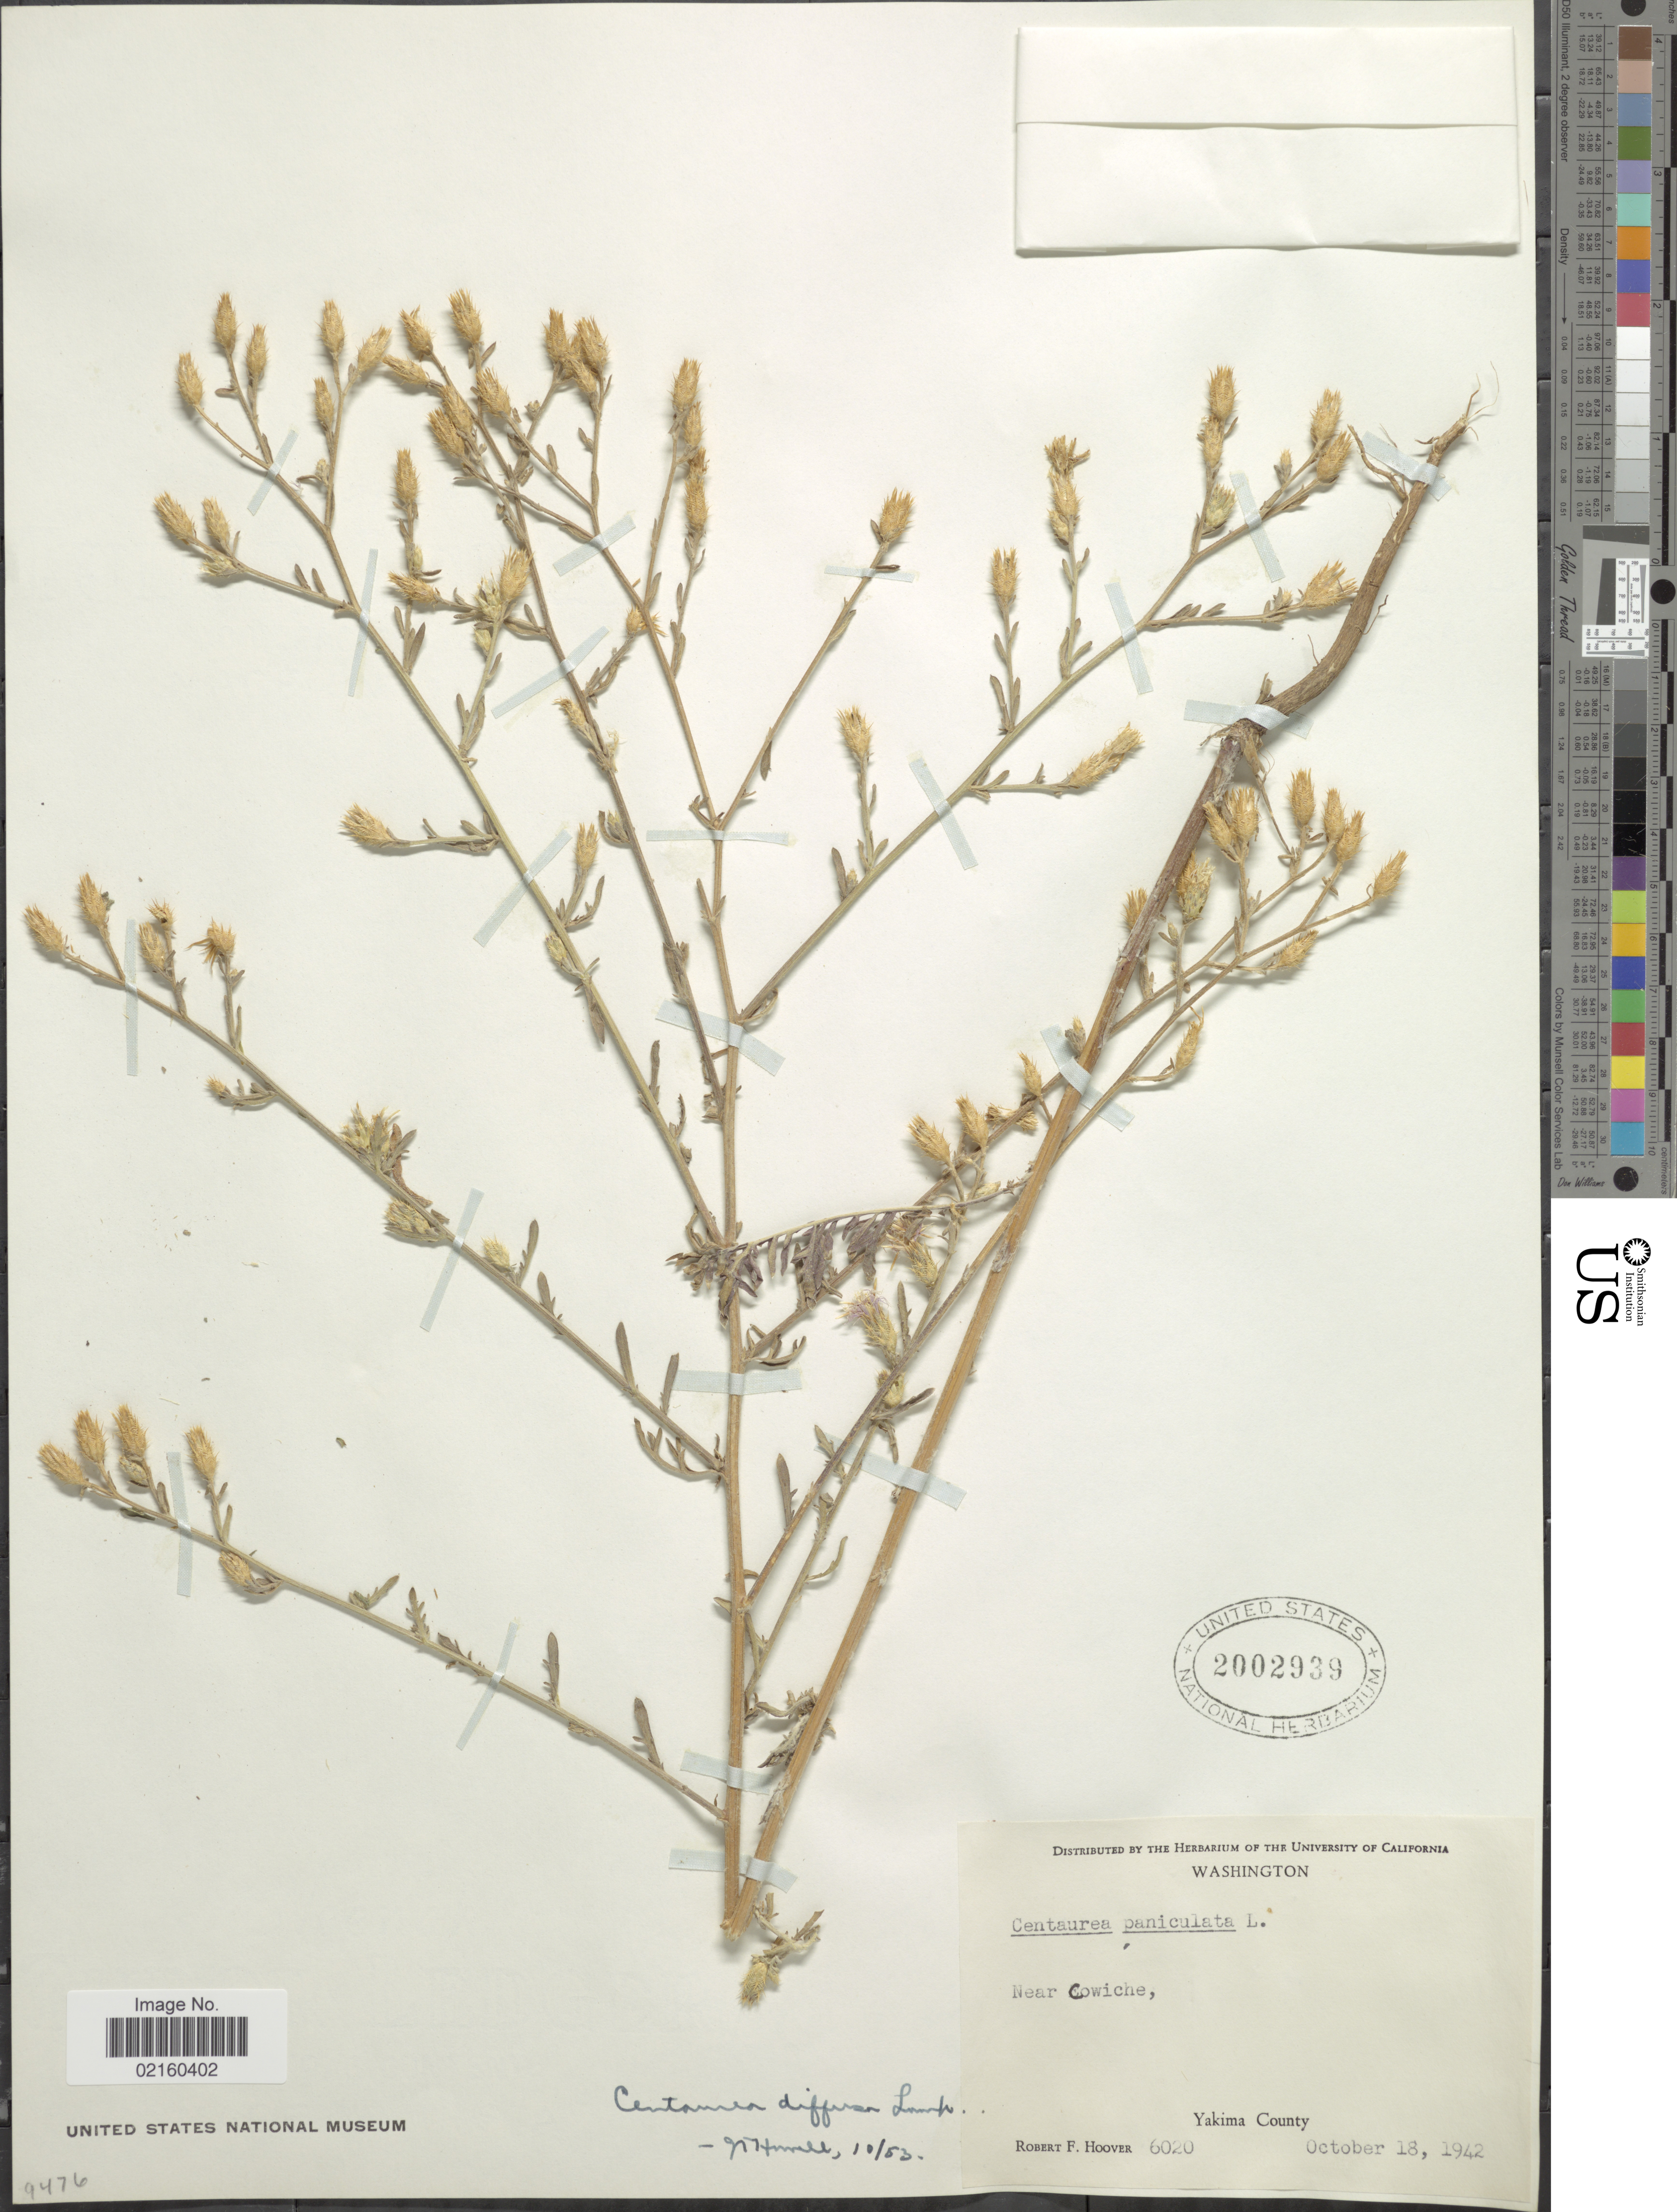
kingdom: Plantae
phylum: Tracheophyta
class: Magnoliopsida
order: Asterales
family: Asteraceae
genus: Centaurea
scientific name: Centaurea diffusa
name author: Lam.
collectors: R. F. Hoover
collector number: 6020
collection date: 1942-10-18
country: United States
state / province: Washington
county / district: Yakima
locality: Near Cowiche, Yakima County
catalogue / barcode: US 2002939